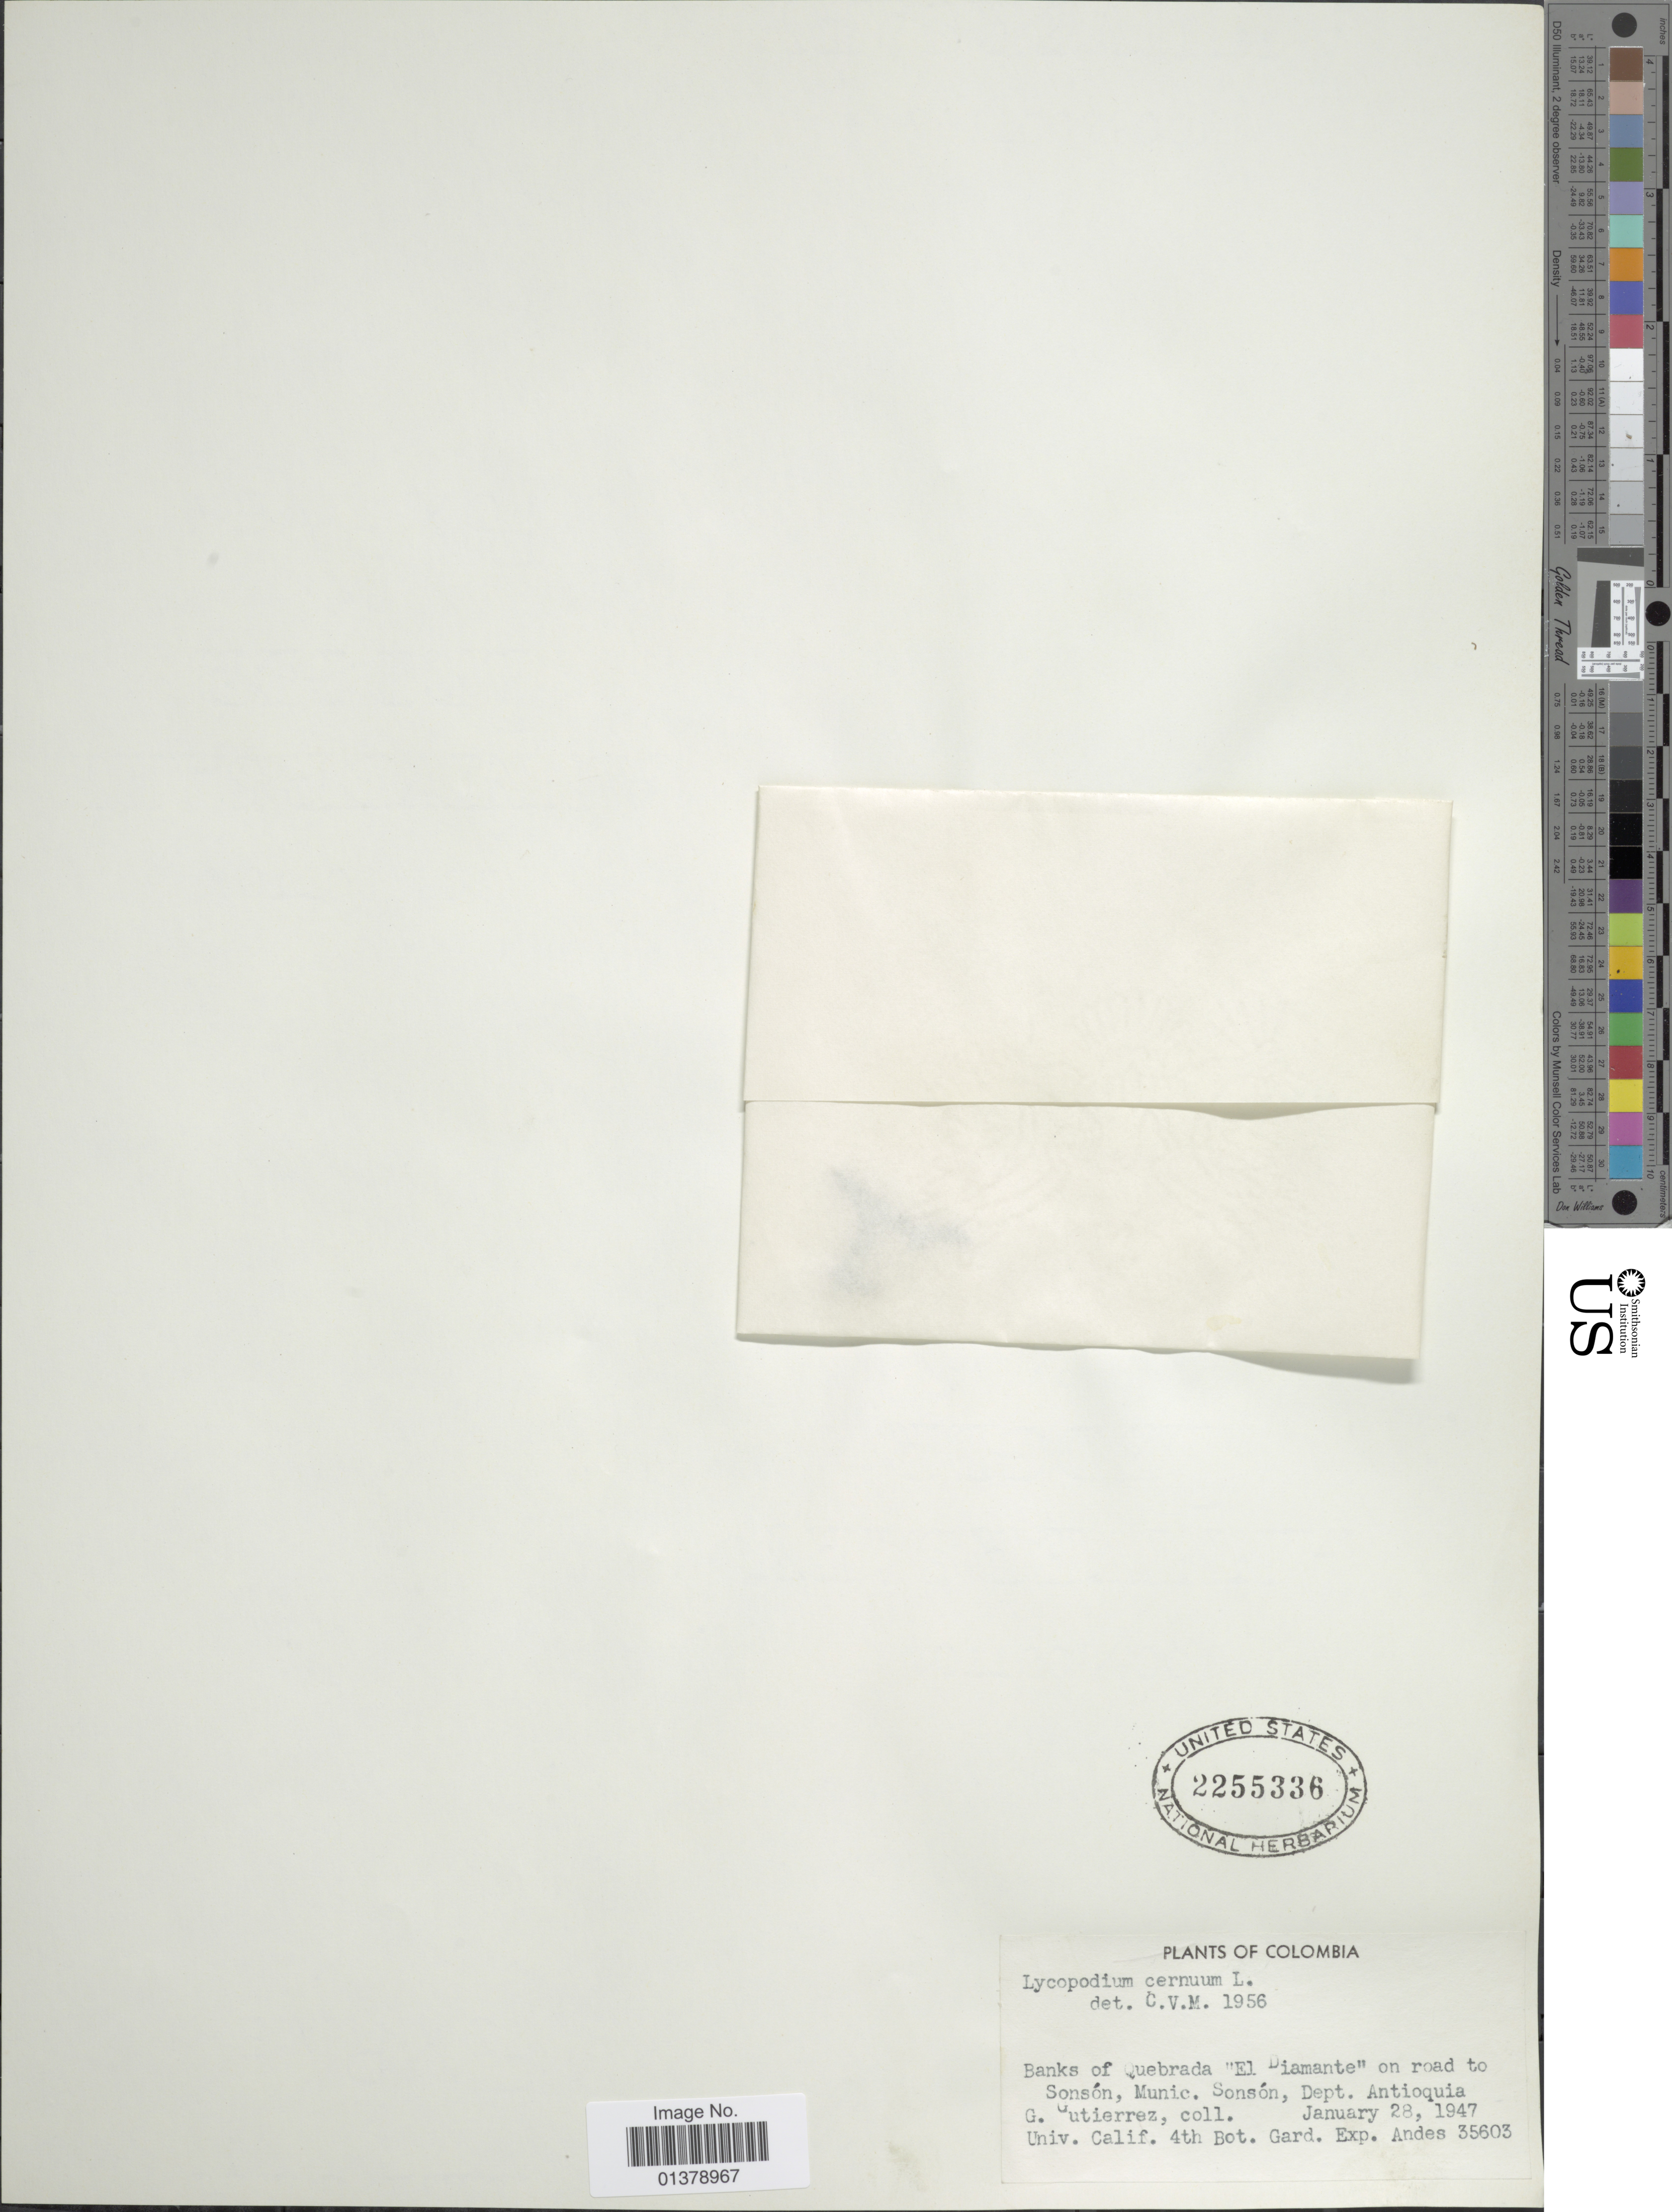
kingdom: Plantae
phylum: Tracheophyta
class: Lycopodiopsida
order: Lycopodiales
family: Lycopodiaceae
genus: Palhinhaea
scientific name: Palhinhaea cernua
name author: (L.) Vasc. & Franco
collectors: G. Gutierrev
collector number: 35603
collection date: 1947-01-28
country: Colombia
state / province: Antioquia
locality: Banks of Quebrada "El Diamante"on road to Sonsón, Munic. Sonsón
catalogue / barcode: US 2255336